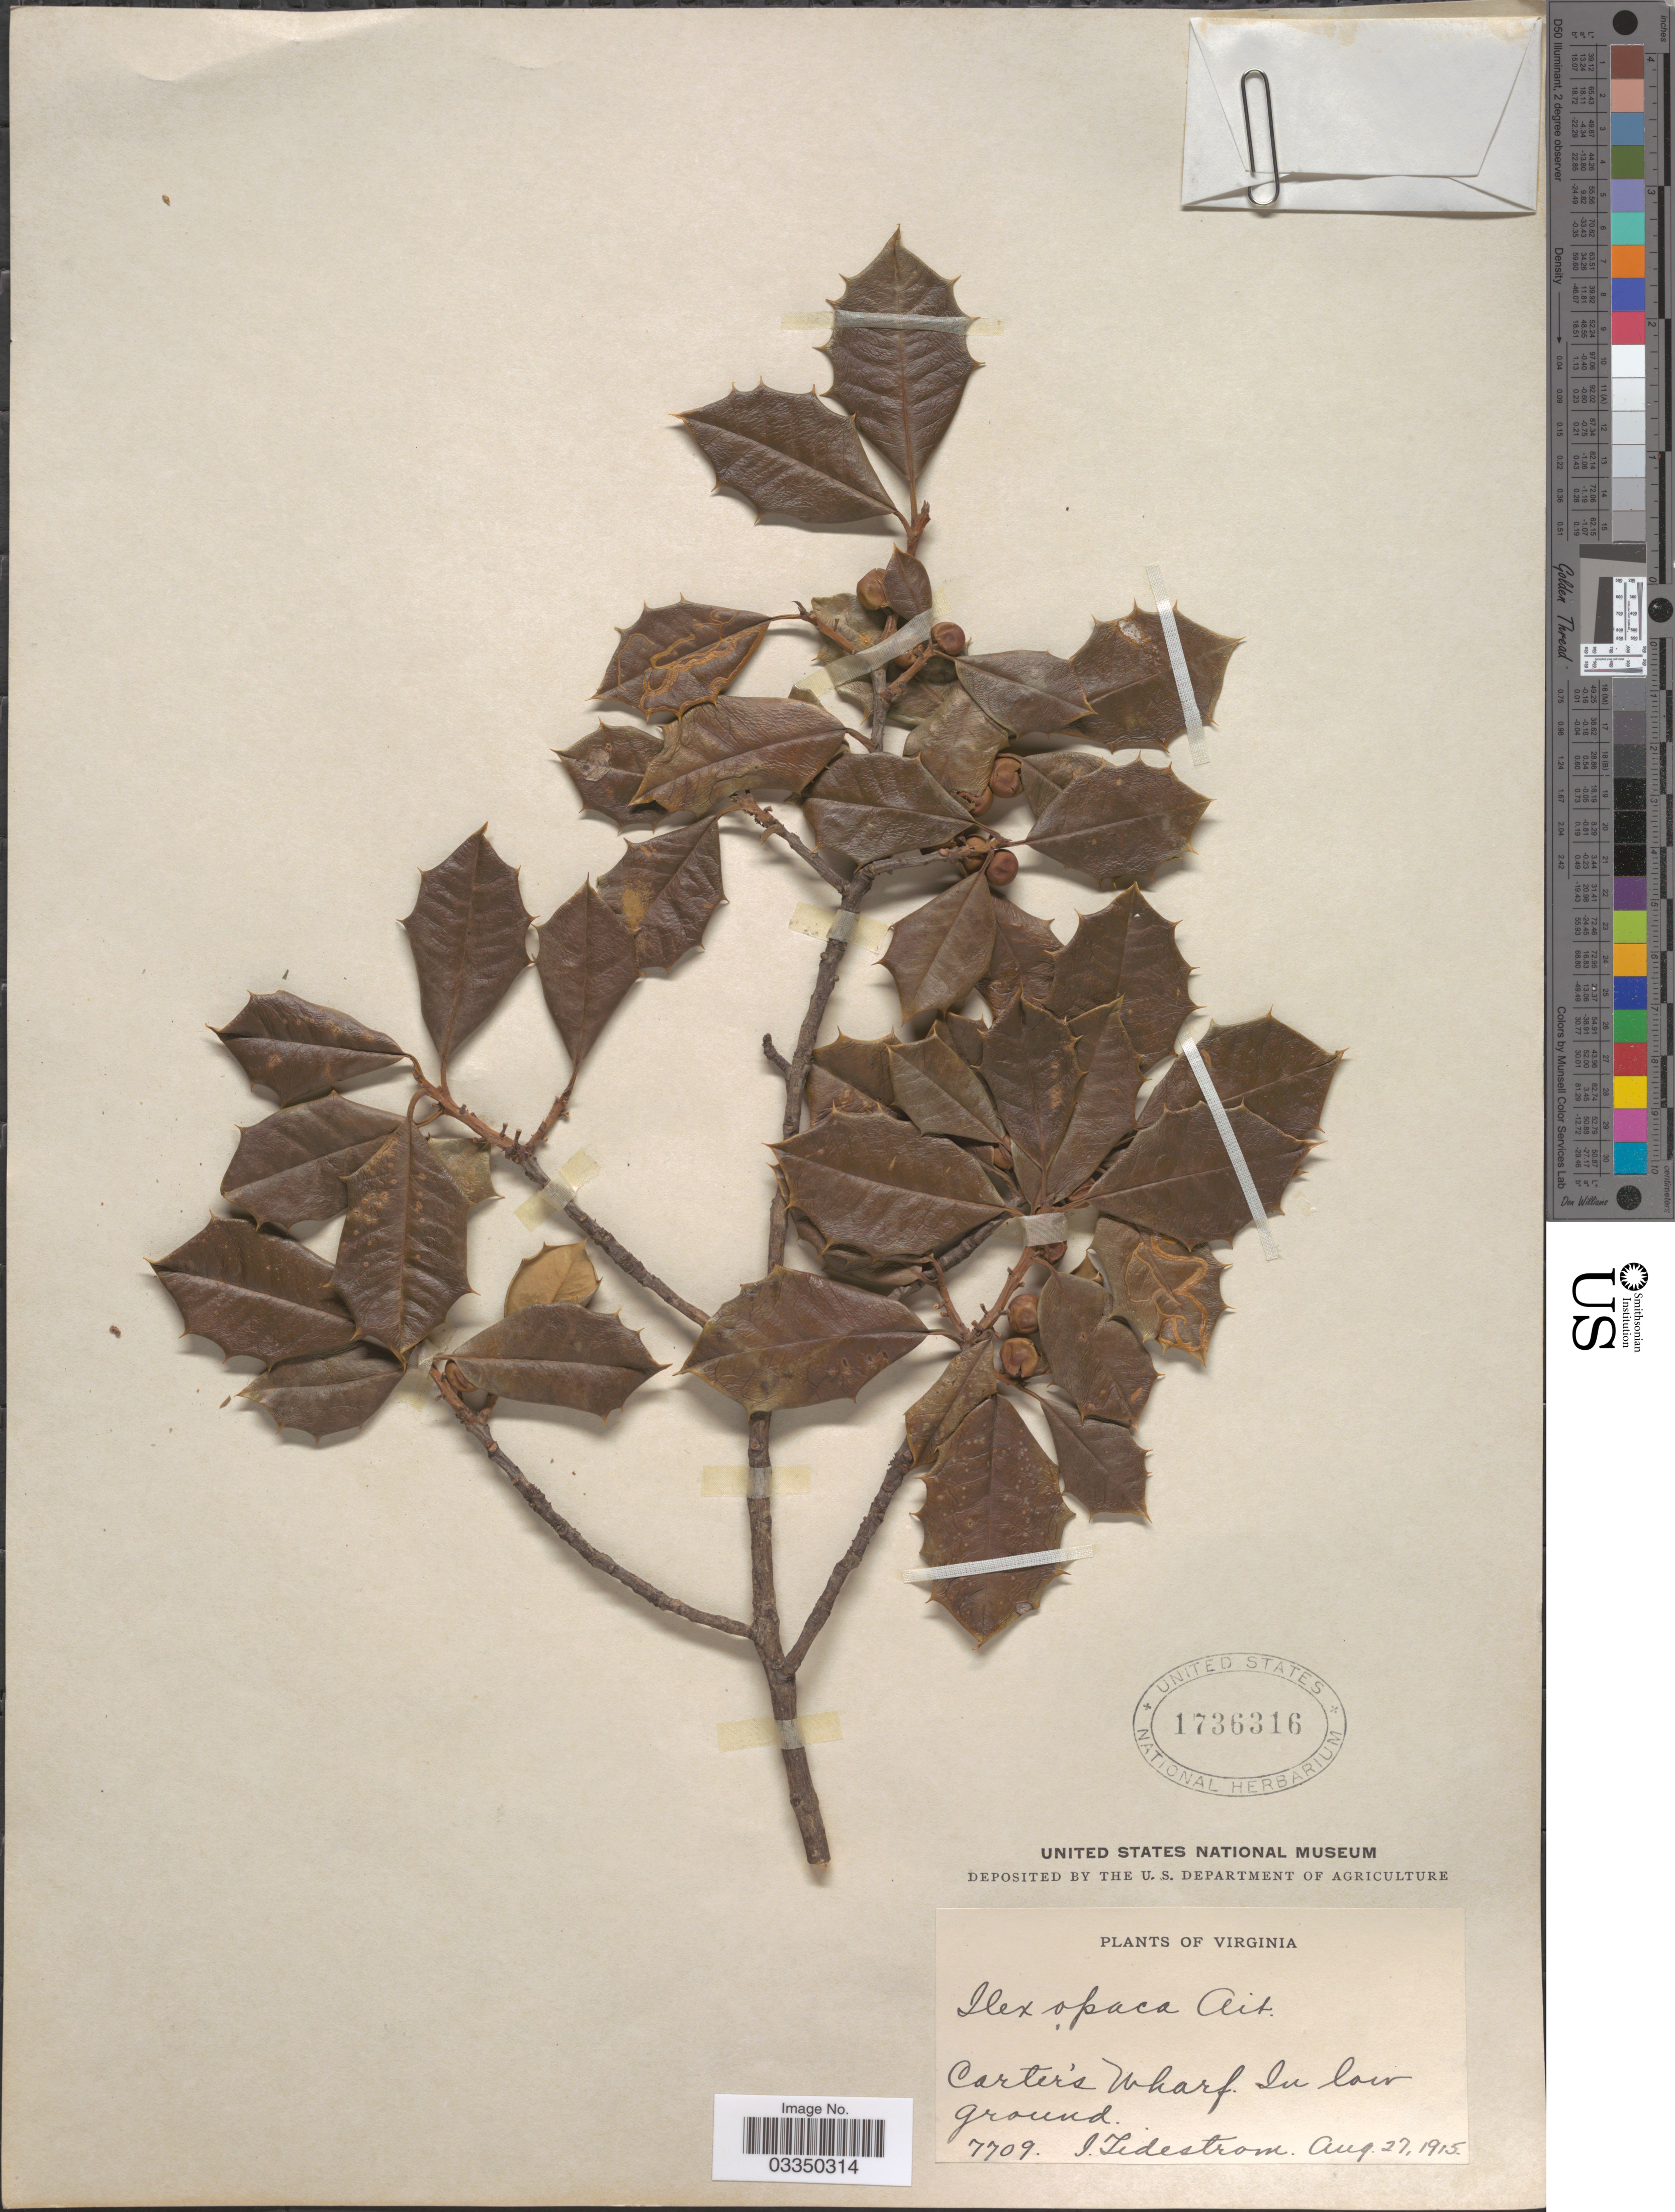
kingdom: Plantae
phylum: Tracheophyta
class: Magnoliopsida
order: Aquifoliales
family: Aquifoliaceae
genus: Ilex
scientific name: Ilex opaca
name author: Aiton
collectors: I. F. Tidestrom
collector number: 7709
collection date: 1915-08-27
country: United States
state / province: Virginia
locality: Carter's Wharf.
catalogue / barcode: US 1736316